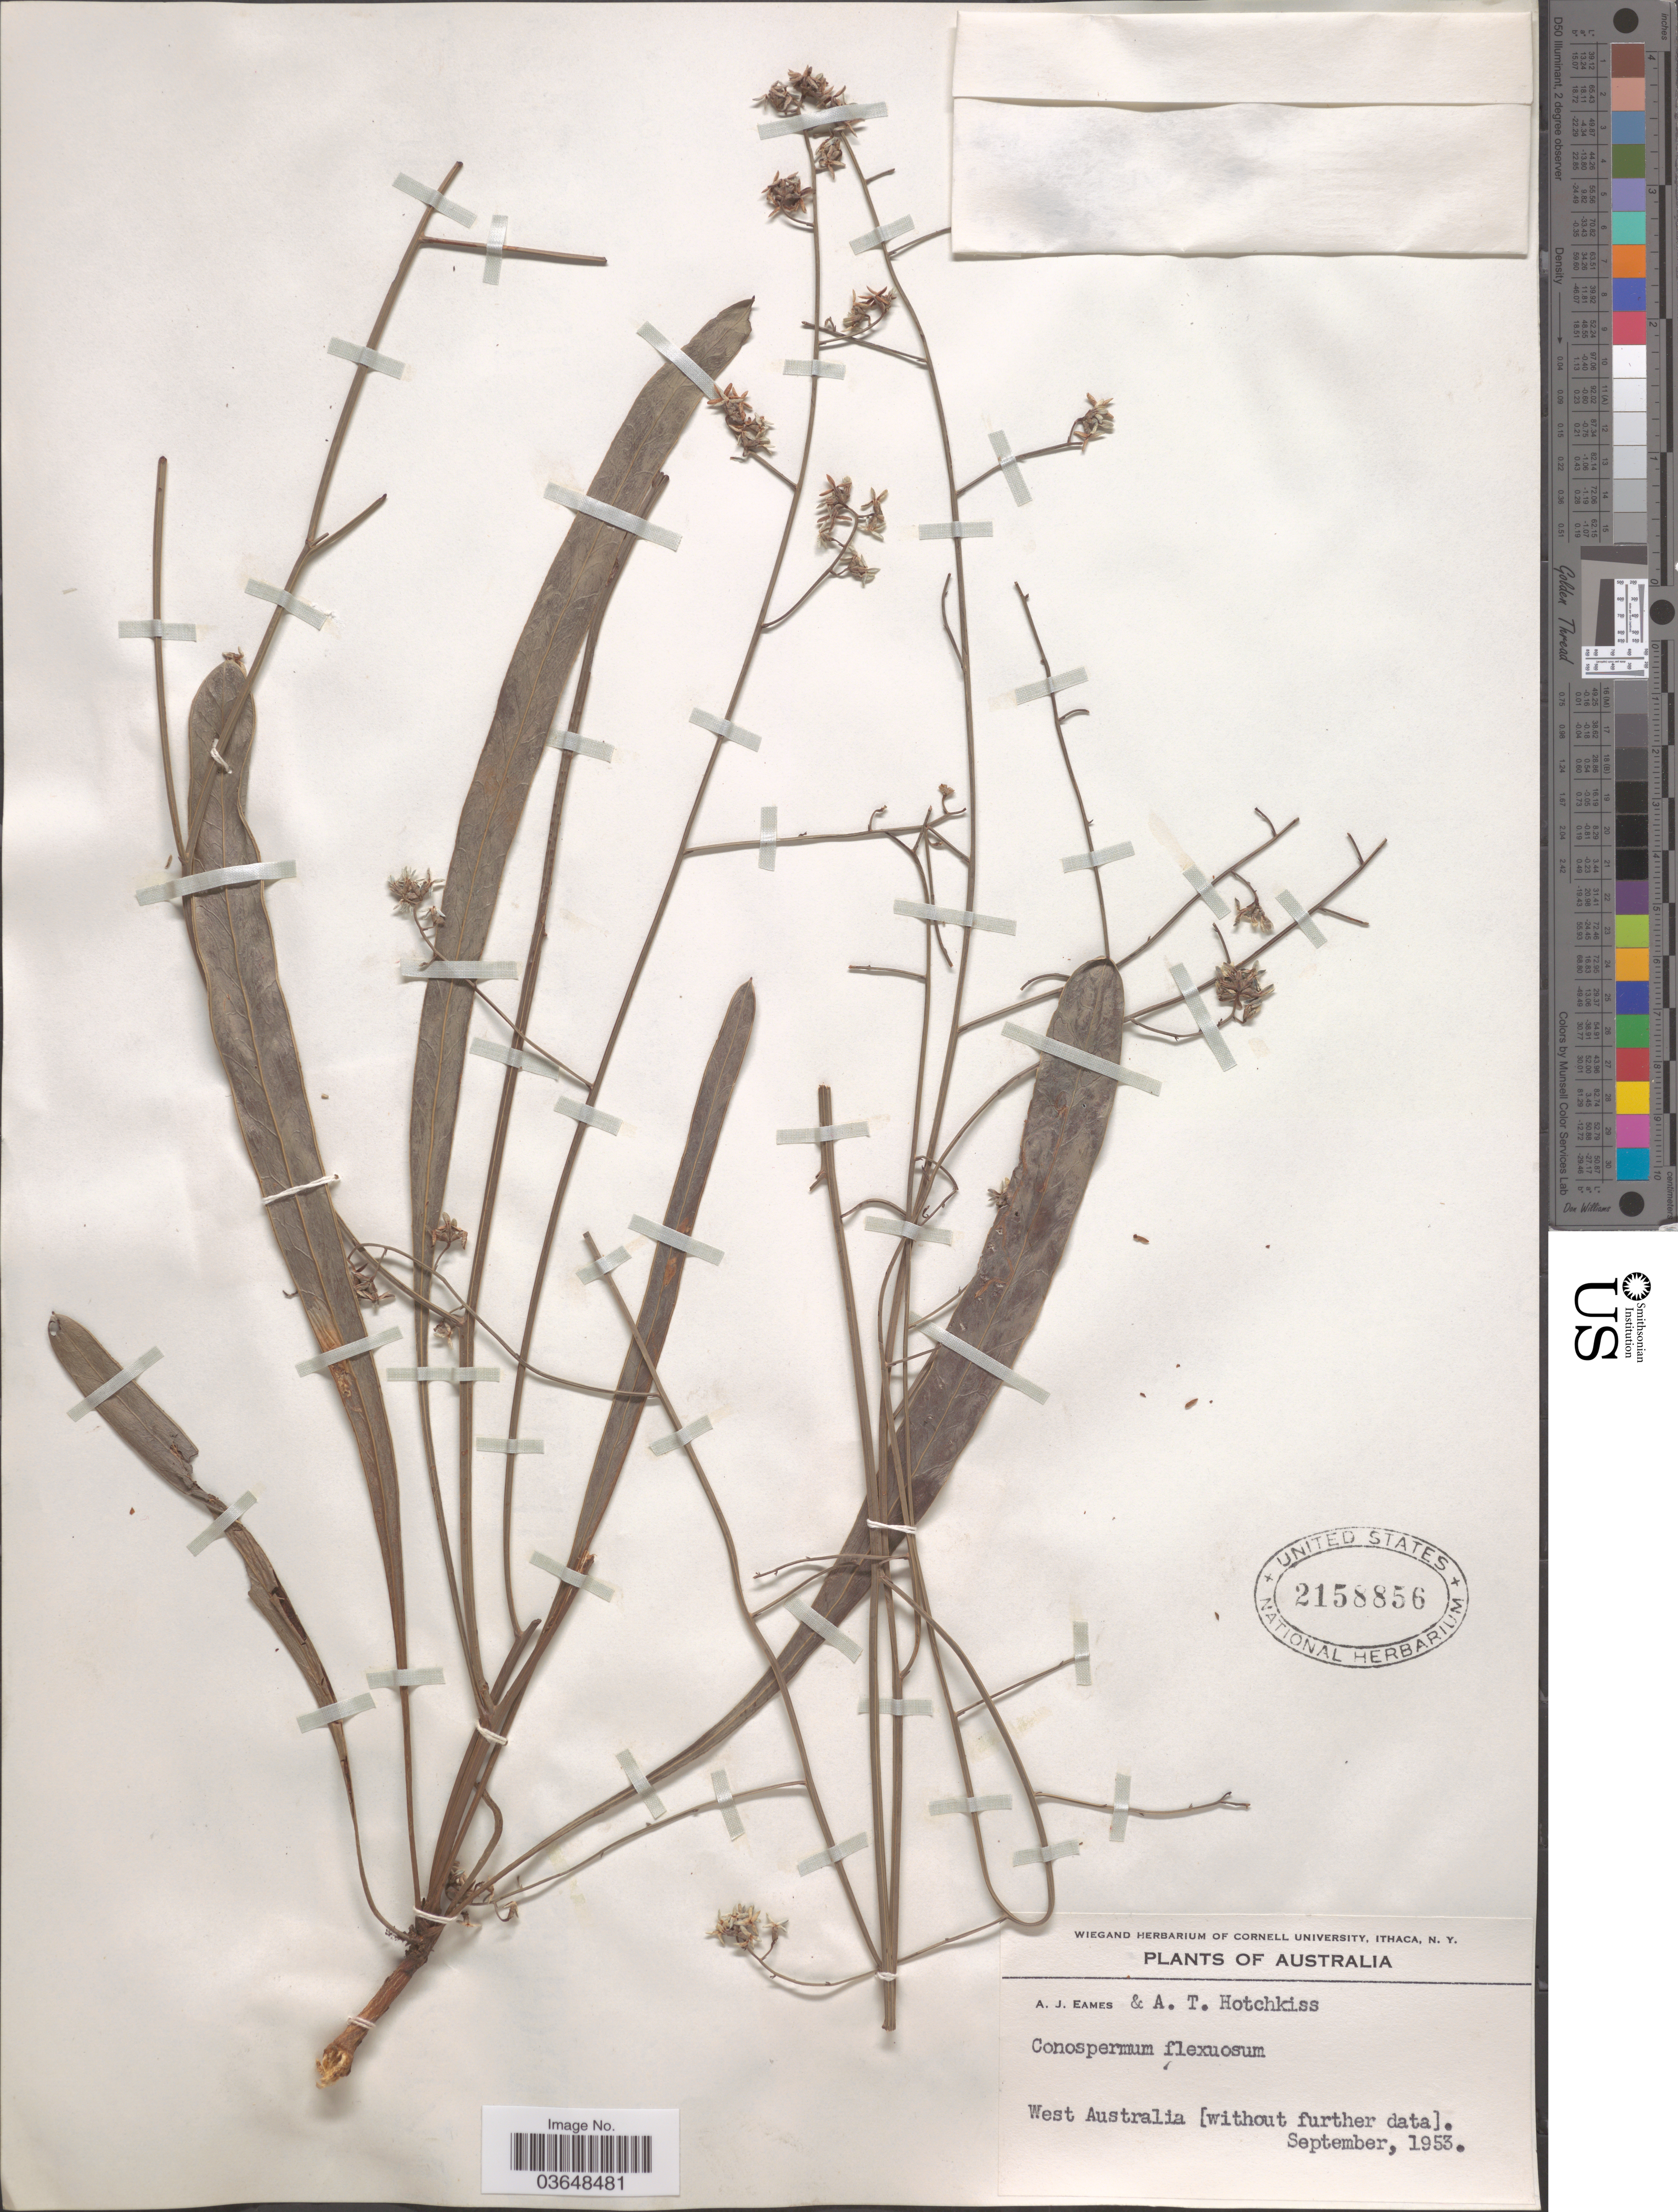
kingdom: Plantae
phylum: Tracheophyta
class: Magnoliopsida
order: Proteales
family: Proteaceae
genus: Conospermum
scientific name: Conospermum flexuosum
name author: R. Br.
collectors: A. J. Eames & A. Hotchkiss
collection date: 1953-09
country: Australia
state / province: Western Australia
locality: West Australia.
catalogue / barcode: US 2158856